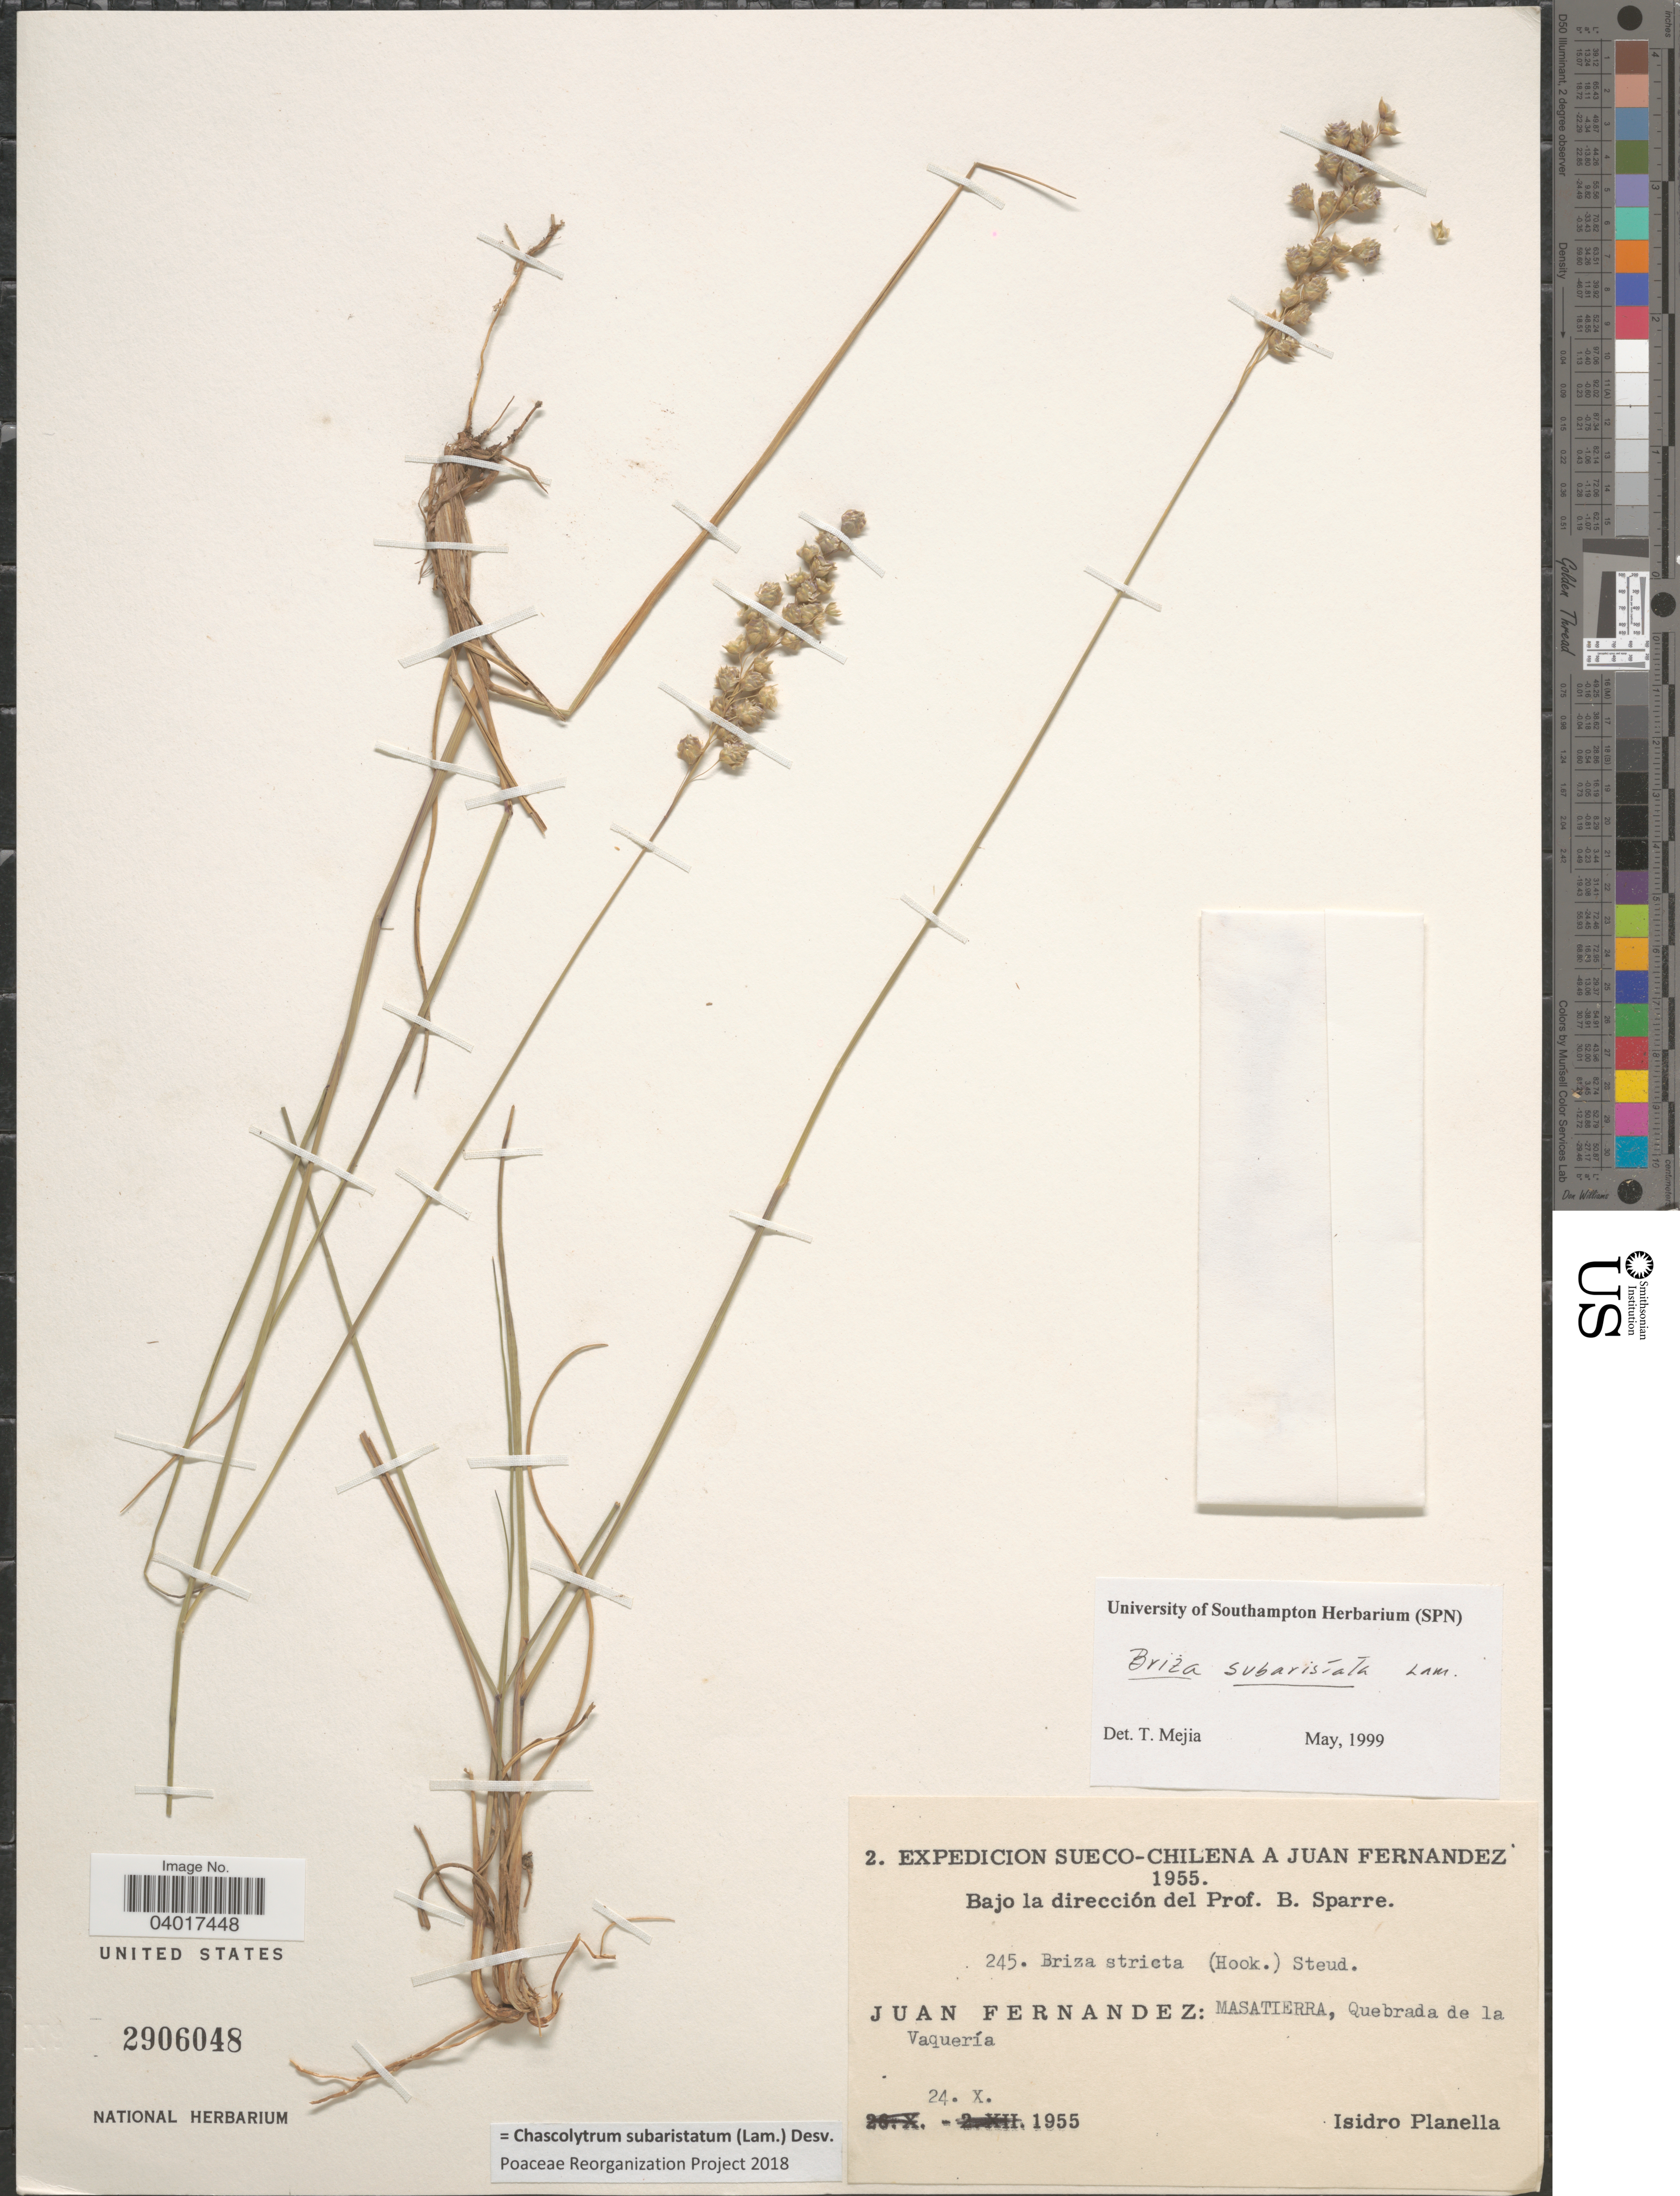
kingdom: Plantae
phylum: Tracheophyta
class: Liliopsida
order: Poales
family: Poaceae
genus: Chascolytrum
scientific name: Chascolytrum subaristatum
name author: (Lam.) Desv.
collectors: I. Planella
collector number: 245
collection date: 1955-10-24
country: Chile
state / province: Valparaíso (V)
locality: Juan Fernandez: Masatierra, Quebrada dde la Vaquería.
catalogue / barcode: US 2906048